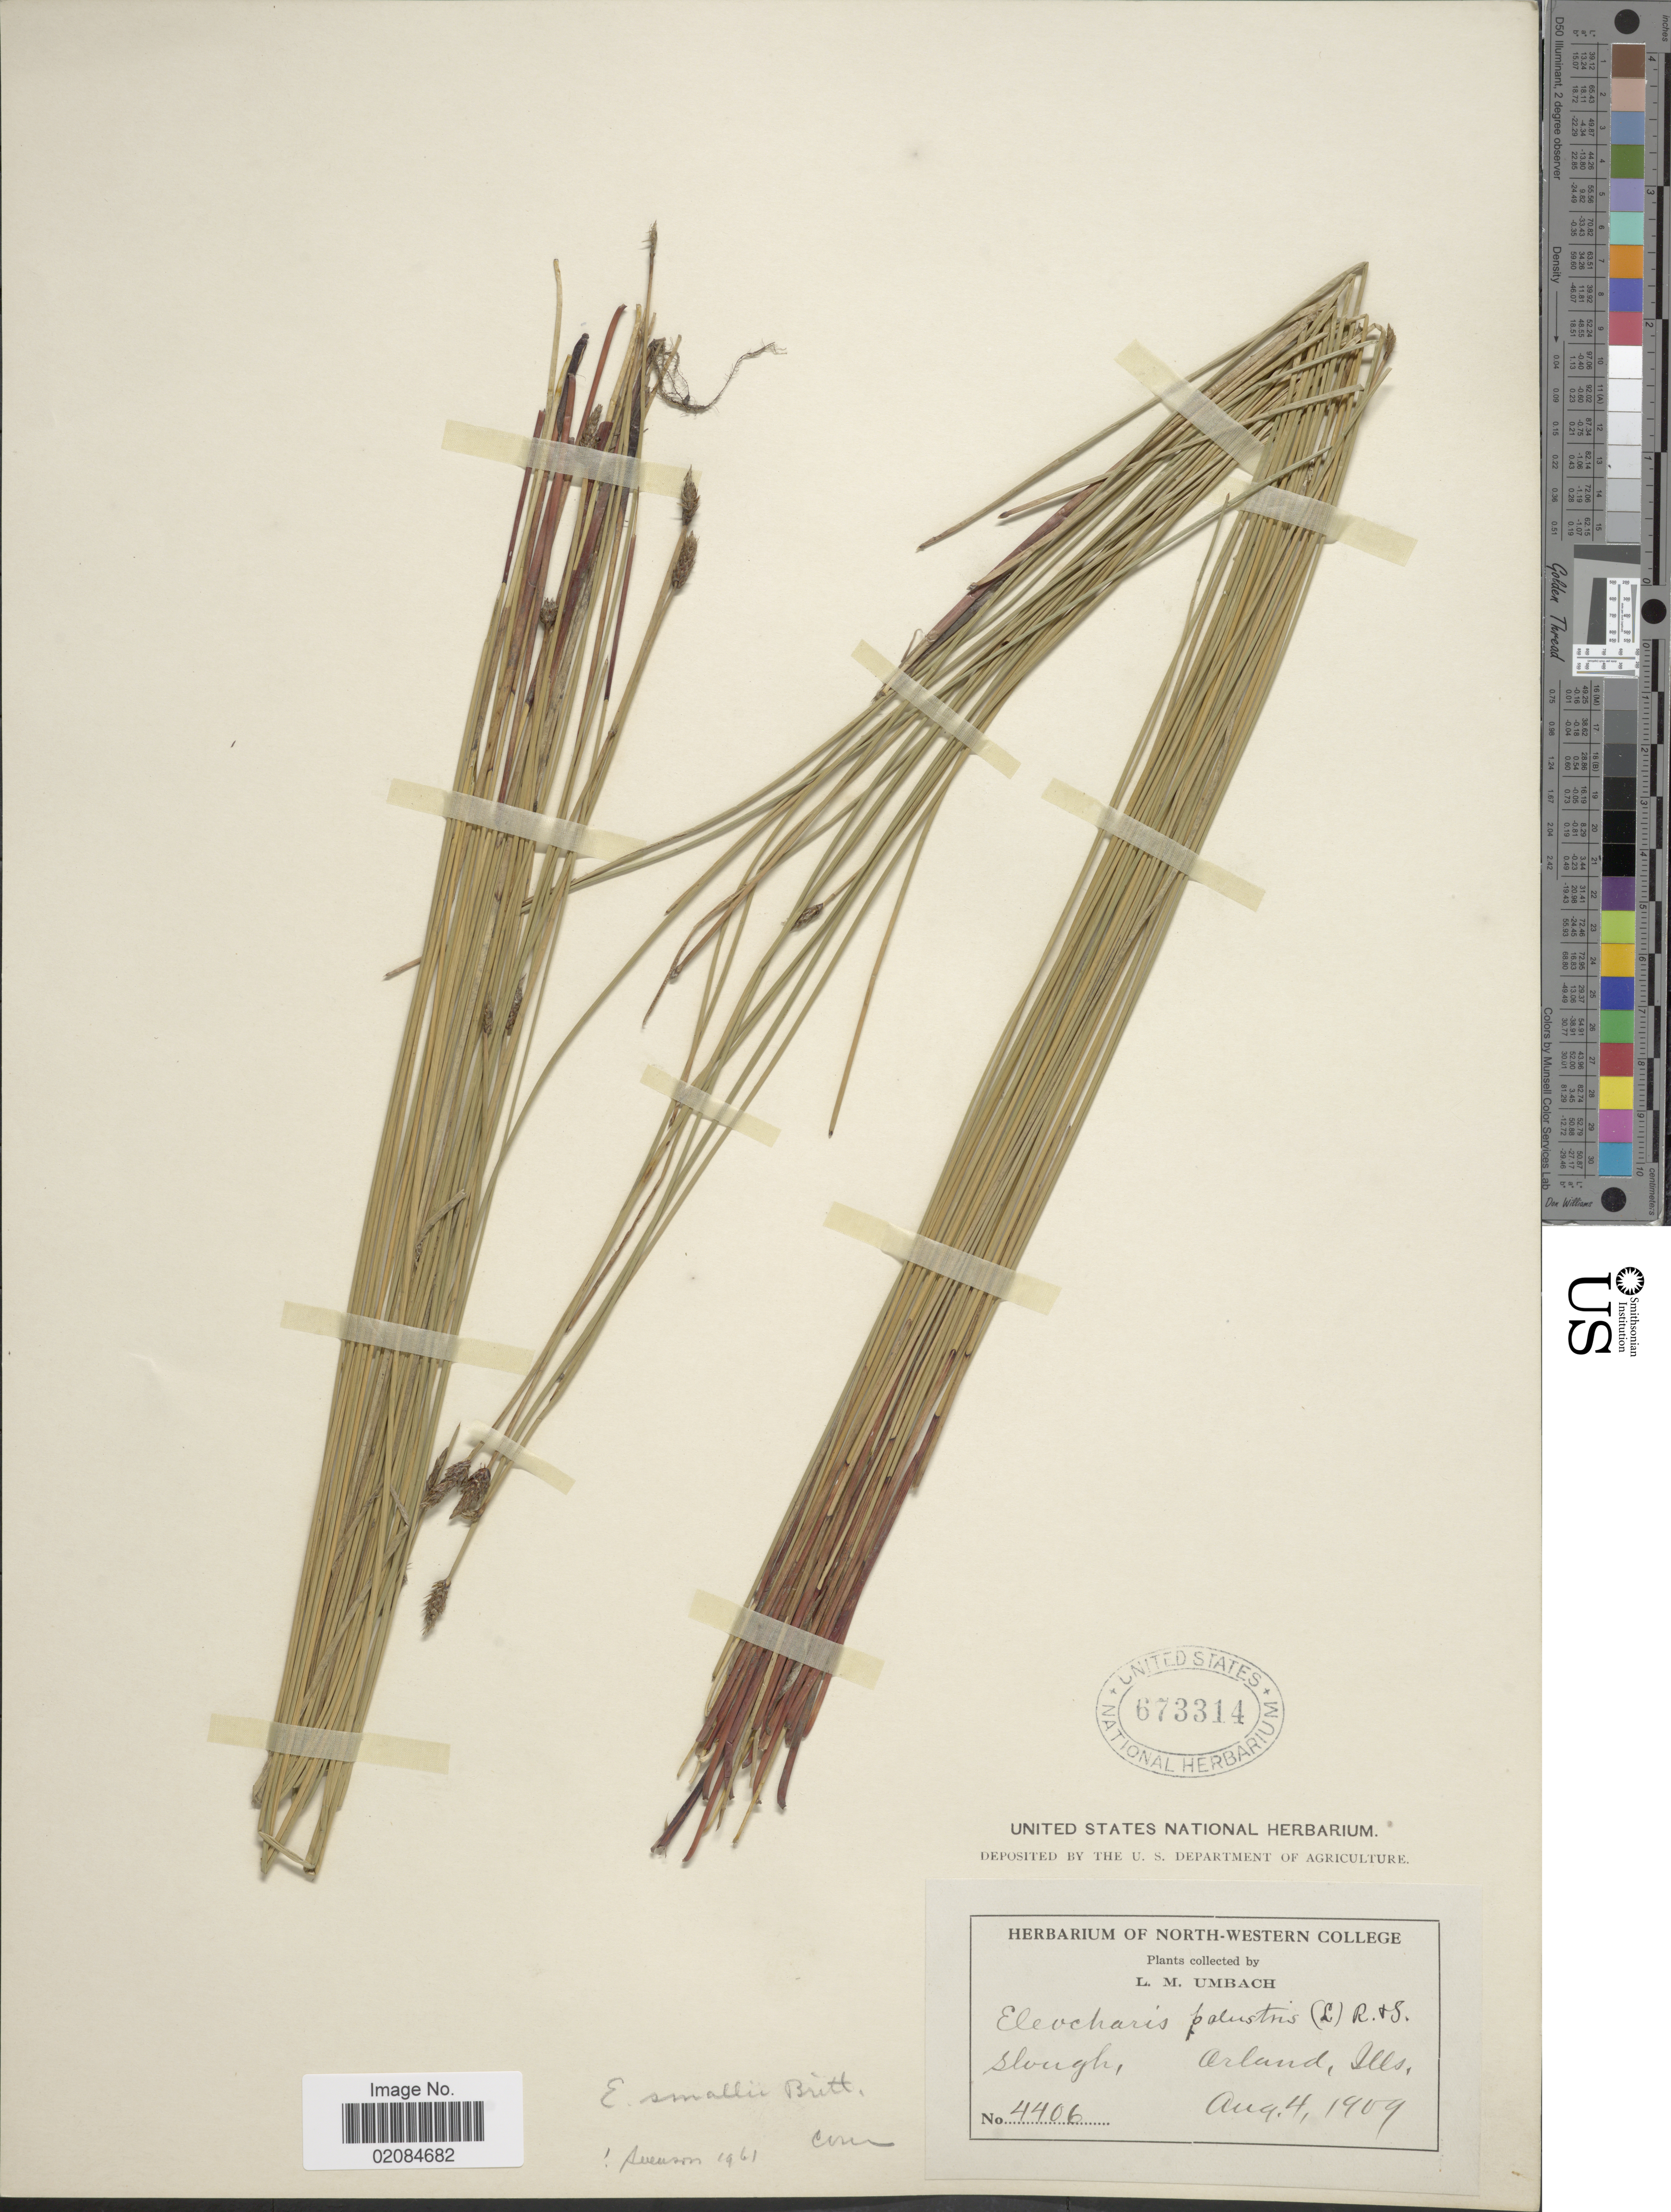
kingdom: Plantae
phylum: Tracheophyta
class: Liliopsida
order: Poales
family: Cyperaceae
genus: Eleocharis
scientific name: Eleocharis palustris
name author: (L.) Roem. & Schult.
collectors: L. M. Umbach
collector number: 4406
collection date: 1909-08-04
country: United States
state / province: Illinois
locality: Orland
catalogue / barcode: US 673314